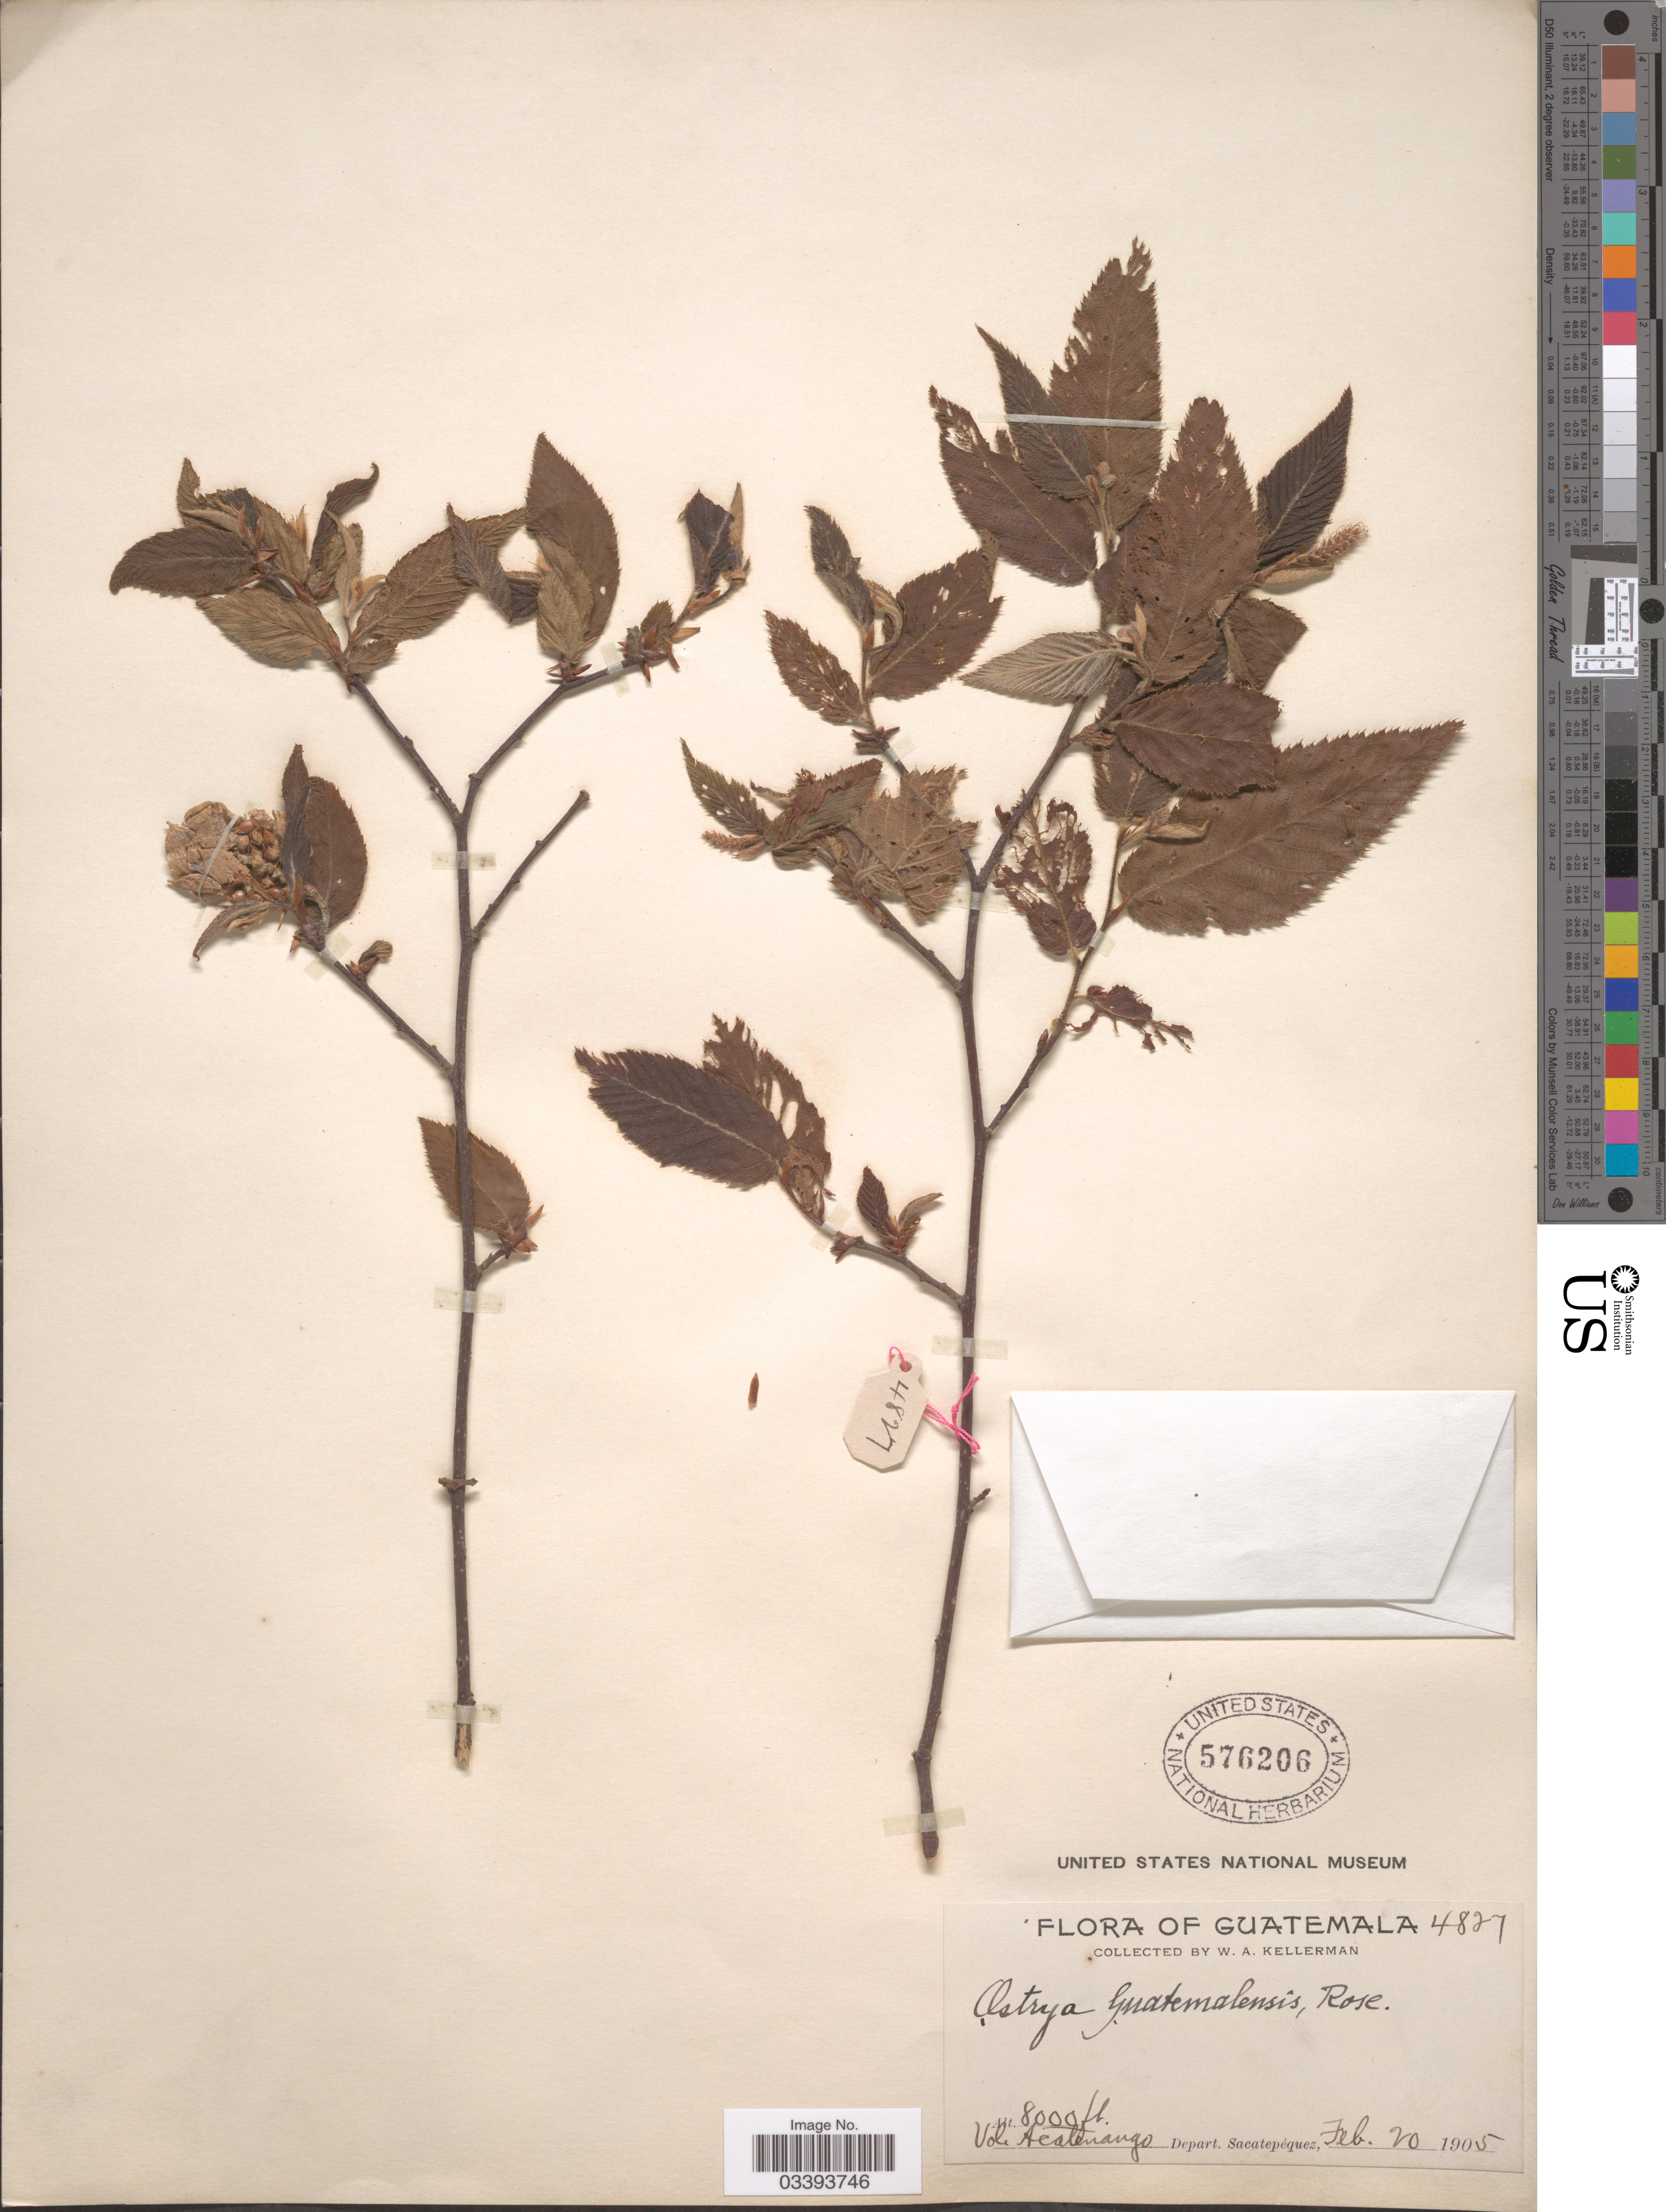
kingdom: Plantae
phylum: Tracheophyta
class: Magnoliopsida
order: Fagales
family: Betulaceae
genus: Ostrya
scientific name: Ostrya guatemalensis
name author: (H.J.P. Winkl.) Rose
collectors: W. Kellerman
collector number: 4827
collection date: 1905-02-20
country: Guatemala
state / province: Sacatepéquez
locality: Vol. Acatenango Depart. Sacatepéquez.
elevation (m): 2438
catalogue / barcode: US 576206